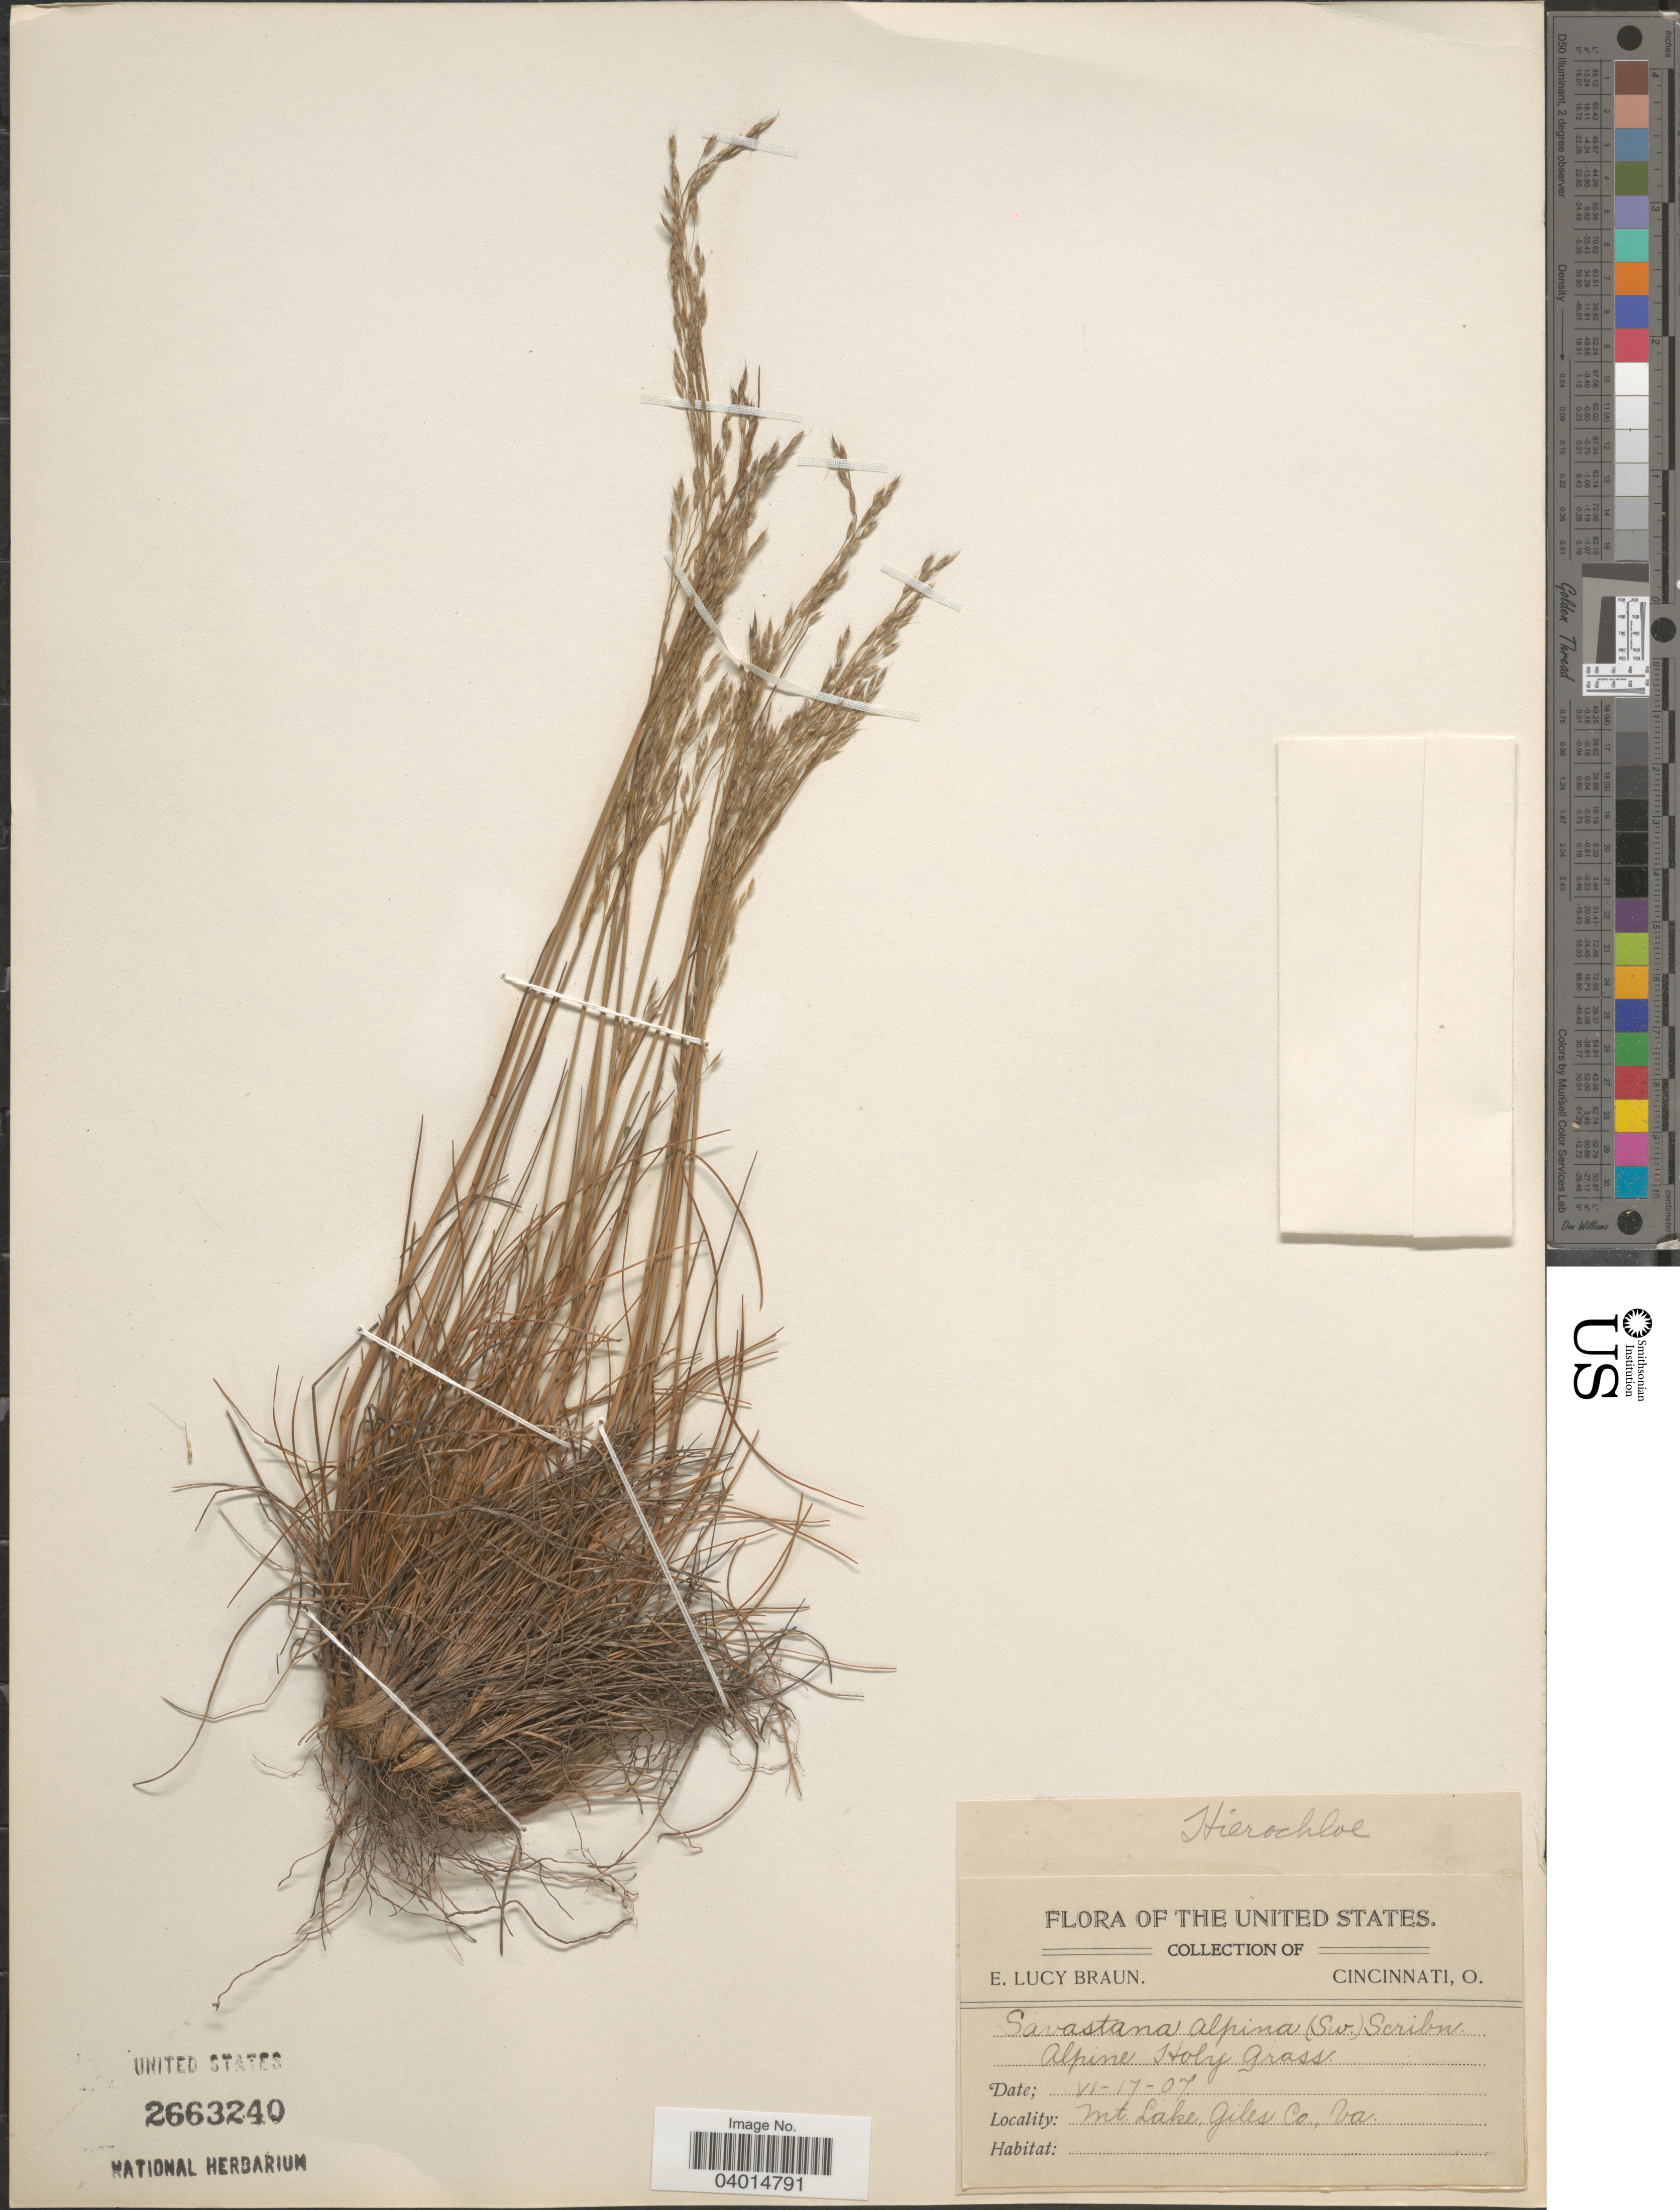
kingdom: Plantae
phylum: Tracheophyta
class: Liliopsida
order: Poales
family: Poaceae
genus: Anthoxanthum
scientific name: Anthoxanthum sp.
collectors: E. L. Braun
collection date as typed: Transcribed d/m/y: 17/6/7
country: United States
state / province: Virginia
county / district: Giles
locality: Mt. Lake, Giles Co.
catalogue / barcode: US 2663240